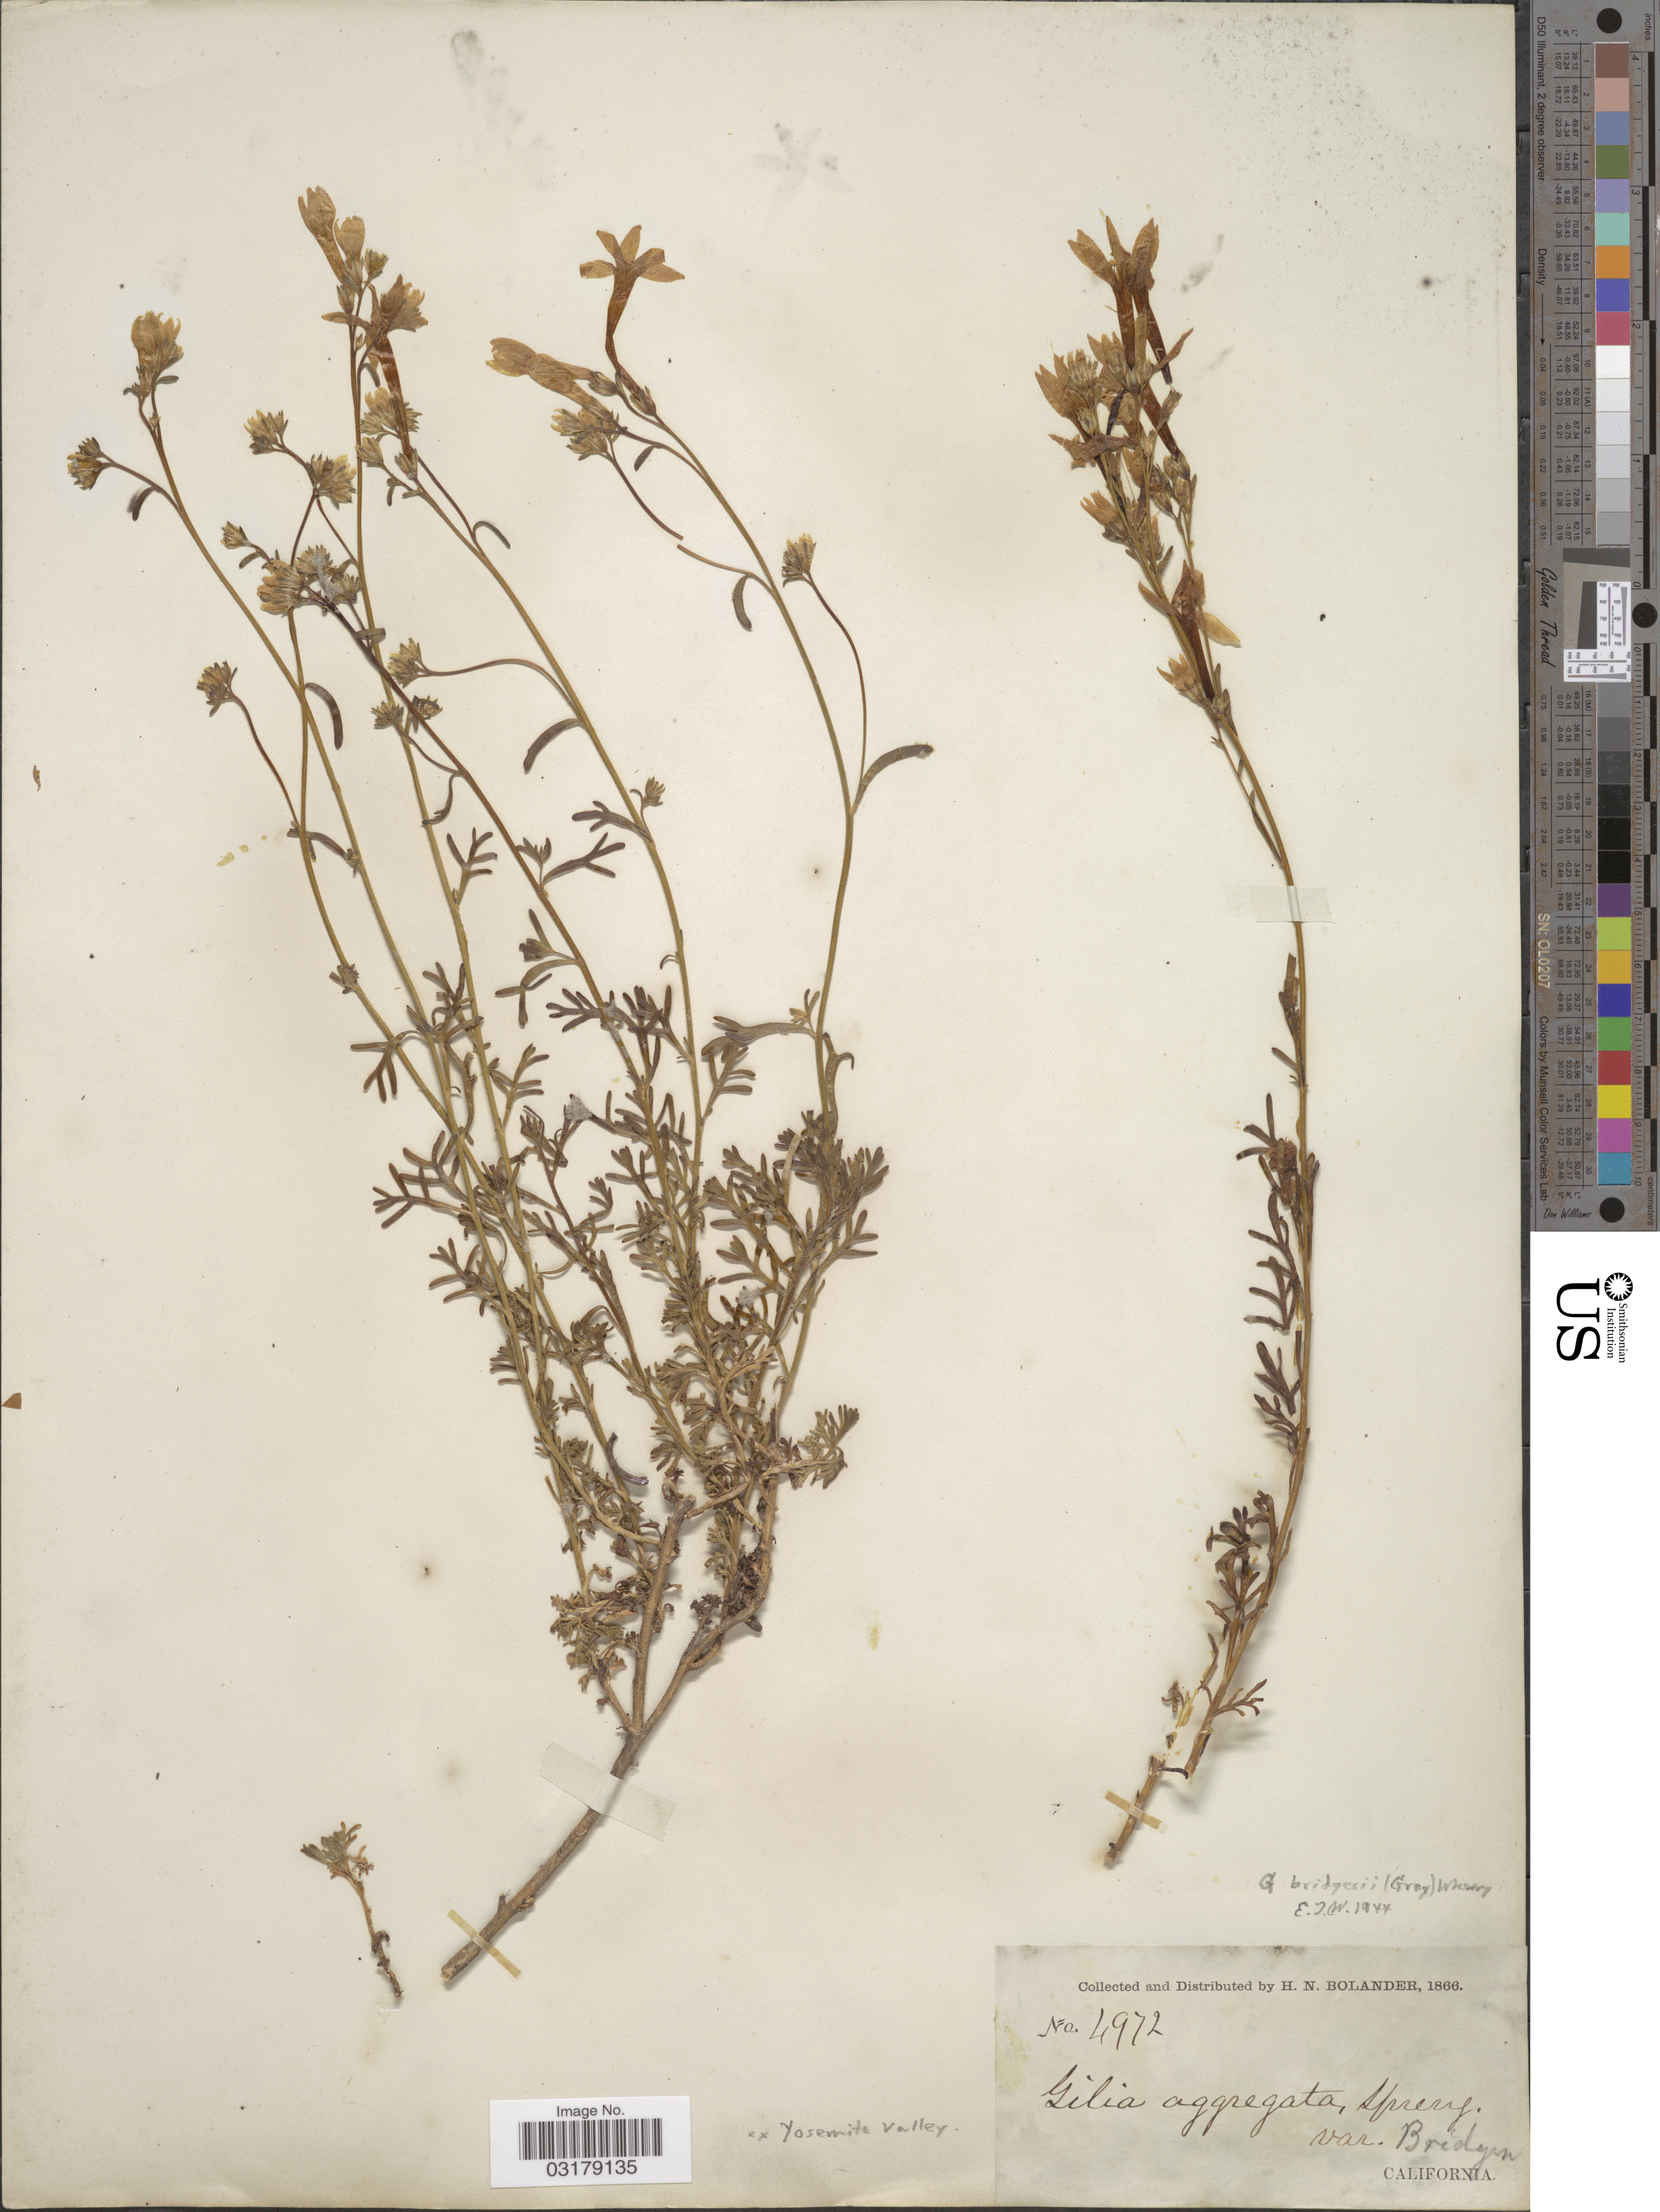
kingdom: Plantae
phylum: Tracheophyta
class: Magnoliopsida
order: Ericales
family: Polemoniaceae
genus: Ipomopsis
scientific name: Ipomopsis aggregata subsp. bridgesii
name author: (A. Gray) V.E. Grant & A.D. Grant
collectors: H. Bolander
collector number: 4972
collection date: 1866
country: United States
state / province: California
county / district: Mariposa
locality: Yosemite Valley.